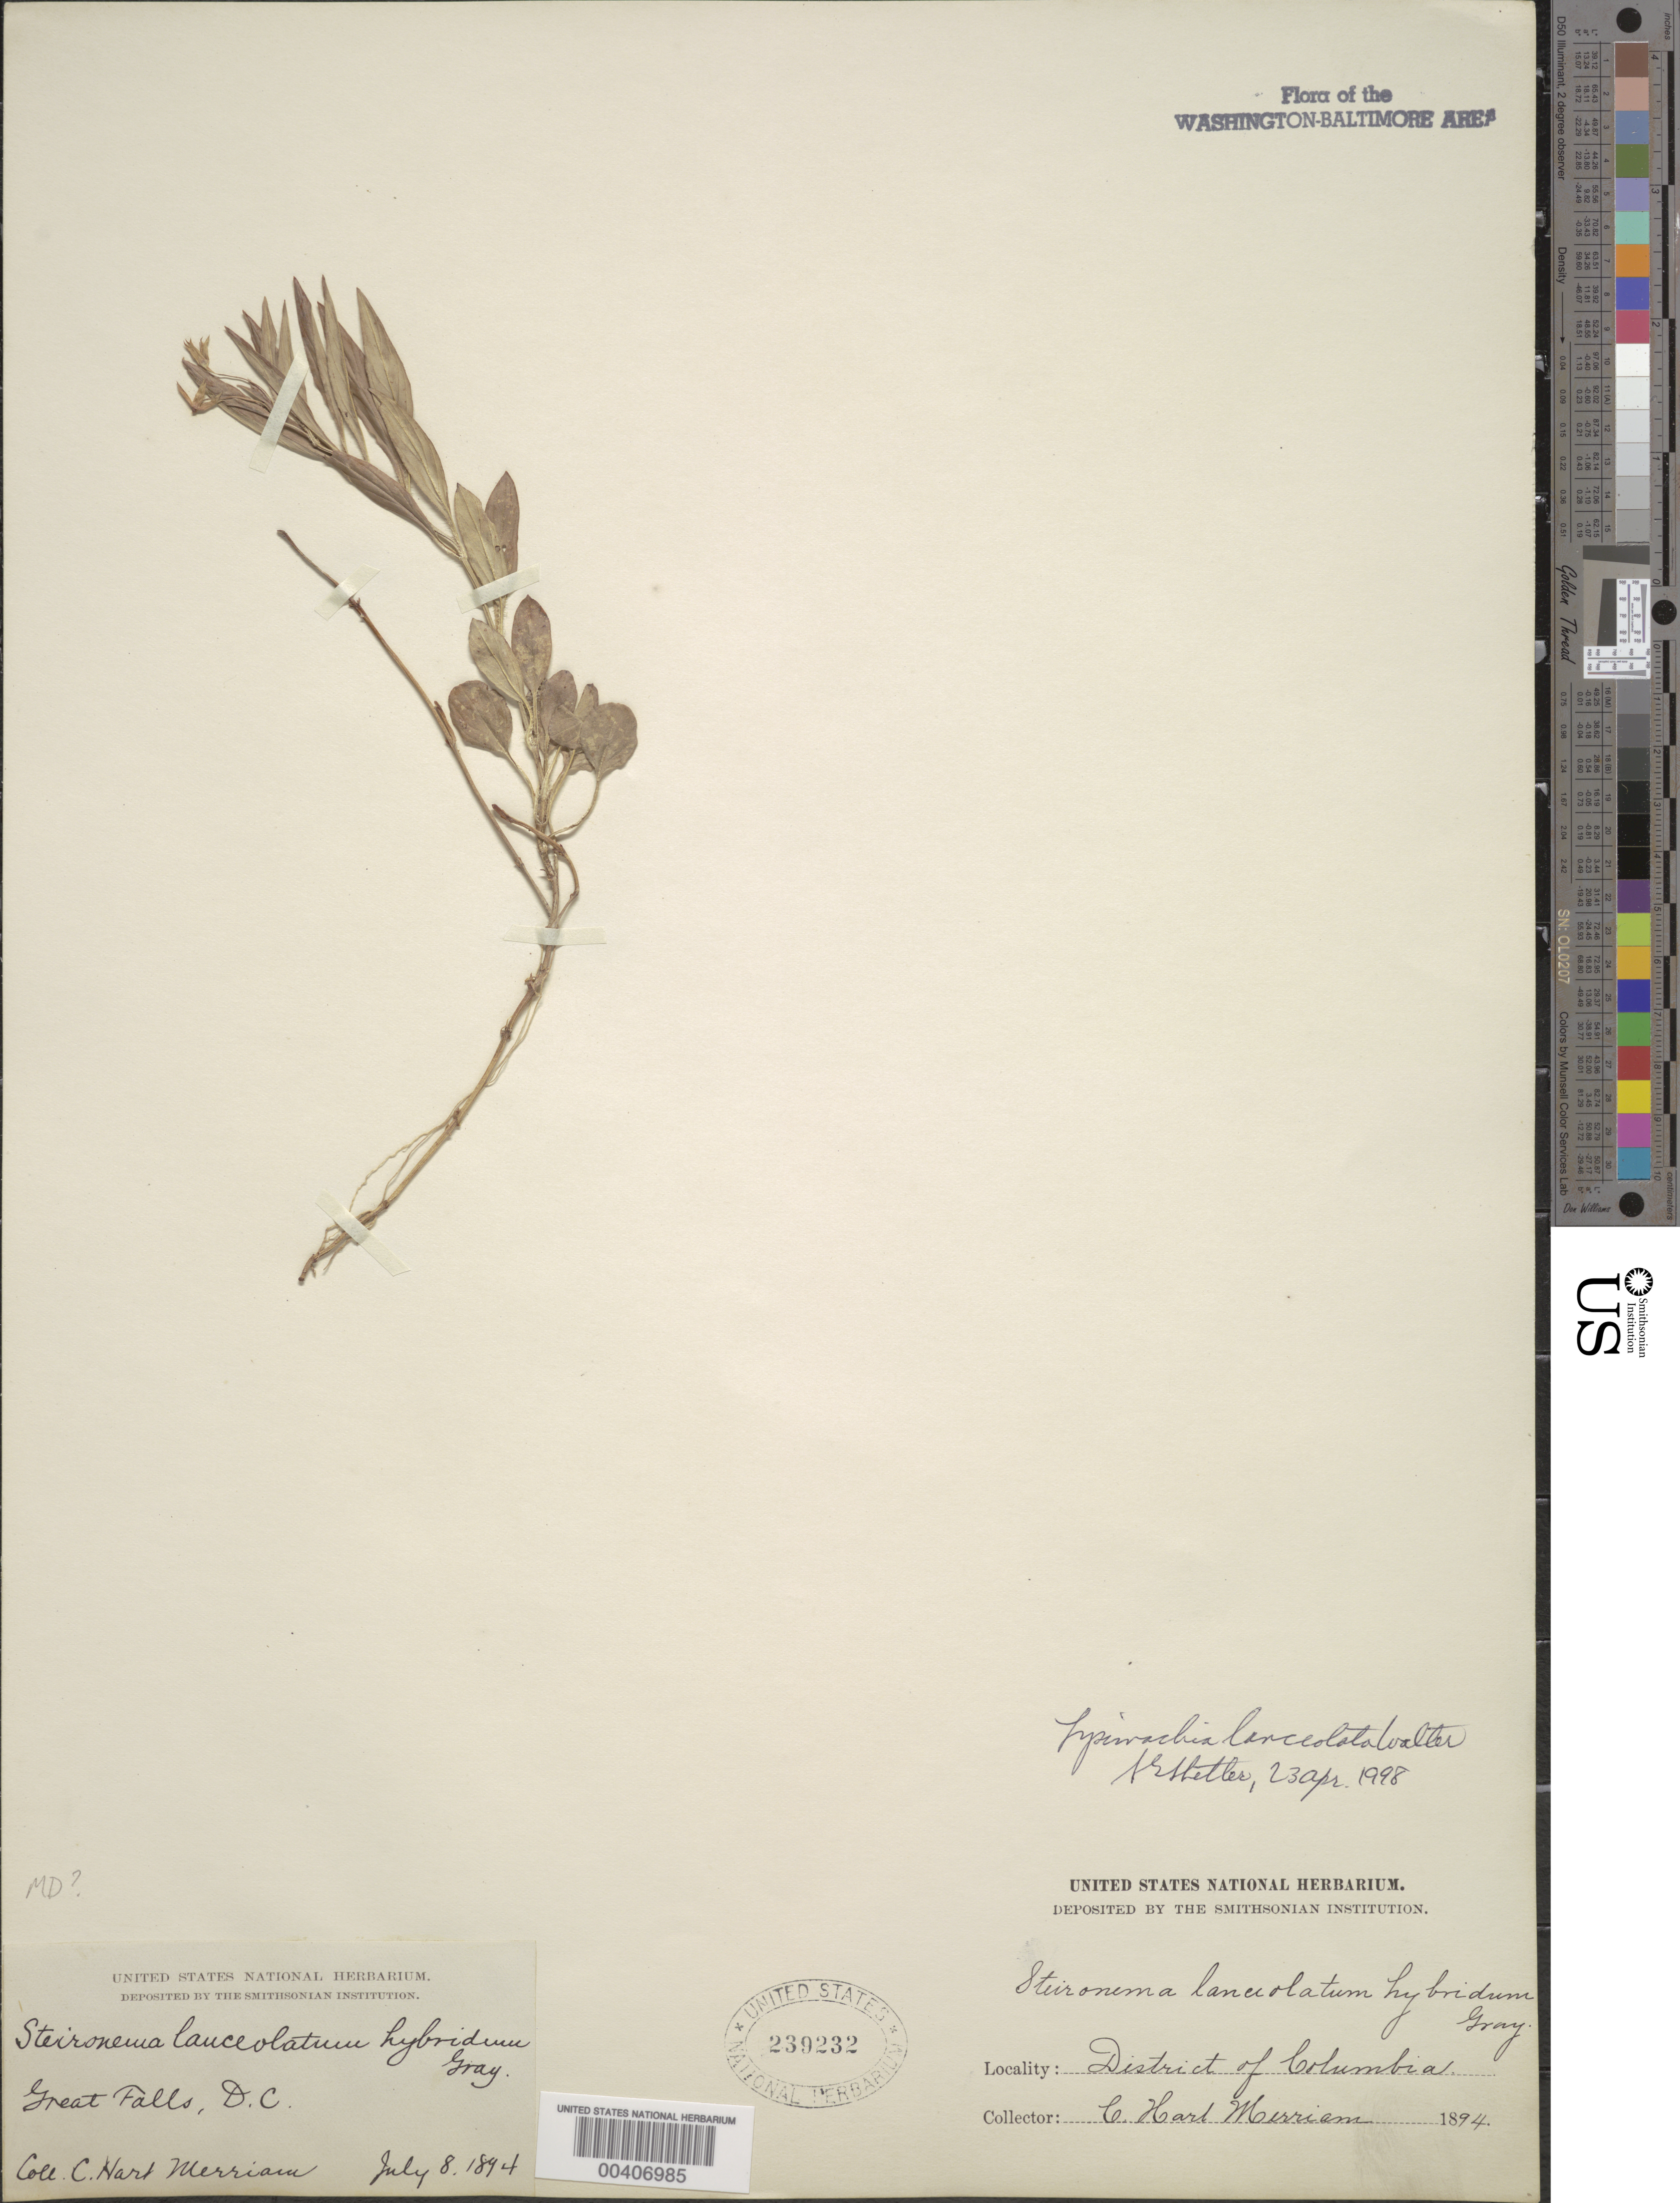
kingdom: Plantae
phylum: Tracheophyta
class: Magnoliopsida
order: Ericales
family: Primulaceae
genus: Lysimachia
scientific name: Lysimachia lanceolata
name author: Walter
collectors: C. Merriam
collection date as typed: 08 Jul 1894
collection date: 1894-07-08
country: United States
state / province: Maryland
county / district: Montgomery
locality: Great Falls C. & O. Canal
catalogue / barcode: US 239232